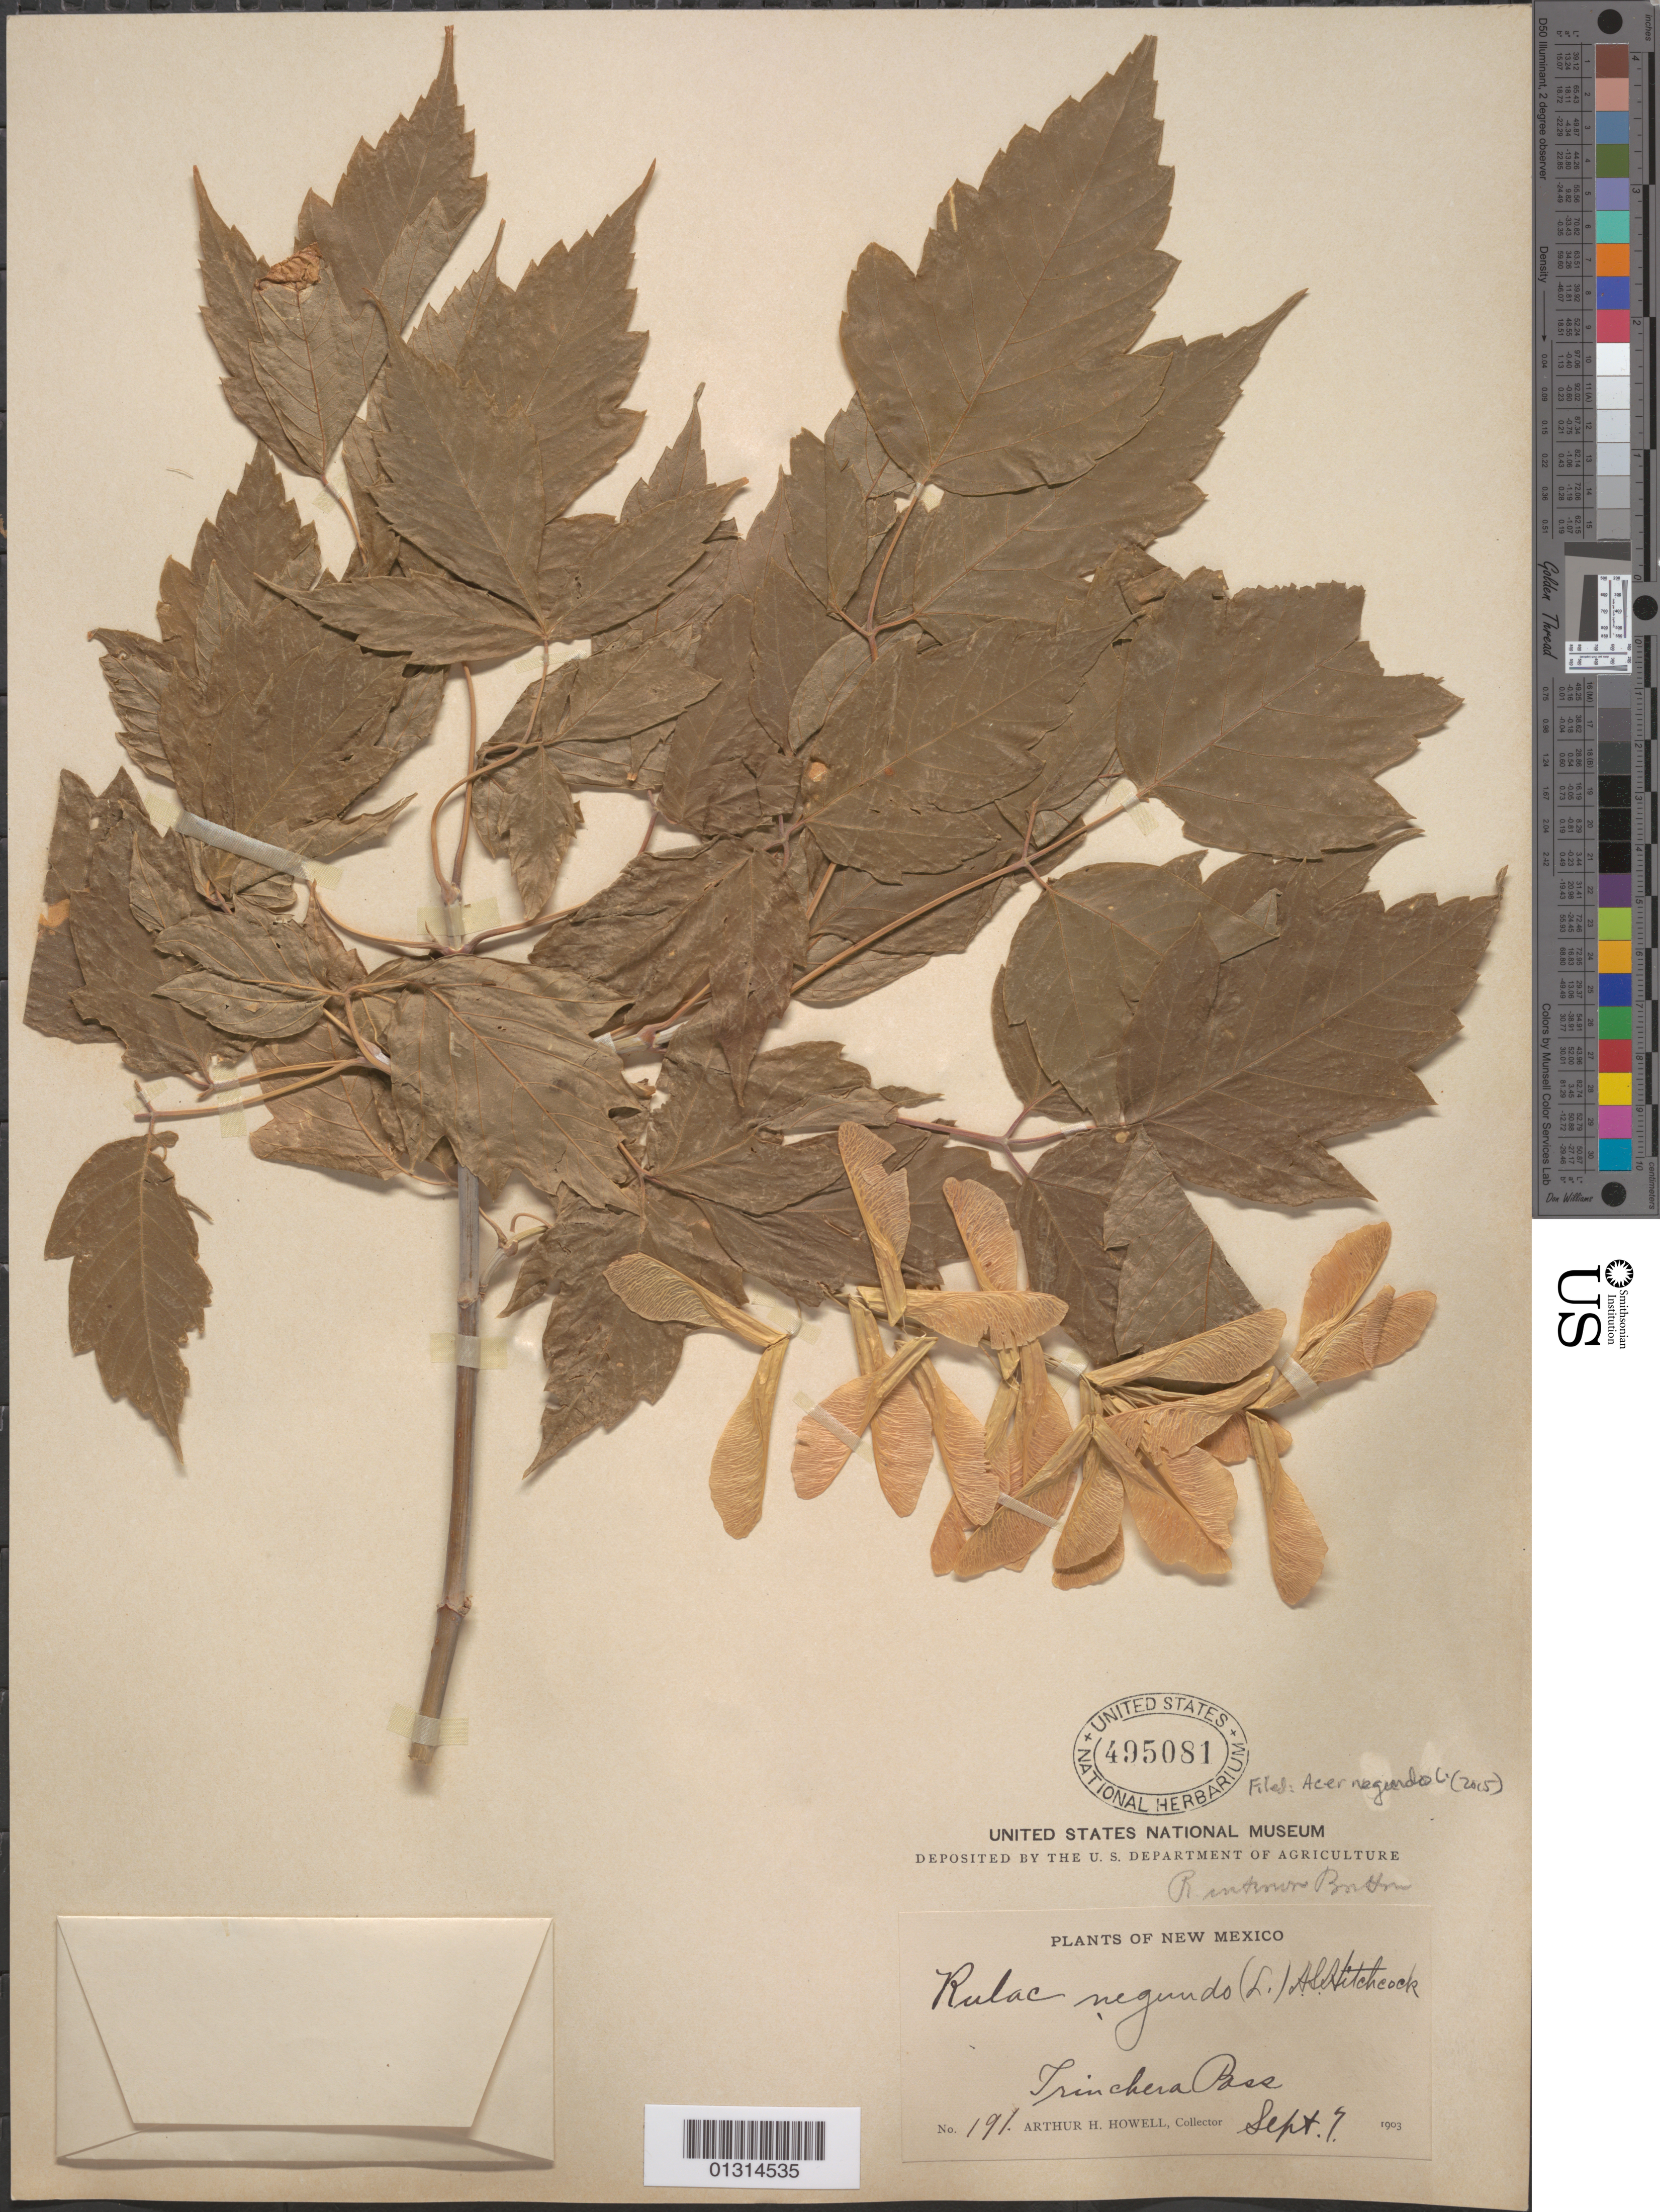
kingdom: Plantae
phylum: Tracheophyta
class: Magnoliopsida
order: Sapindales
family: Sapindaceae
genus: Acer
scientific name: Acer negundo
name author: L.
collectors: A. H. Howell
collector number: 191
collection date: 1903-09-07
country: United States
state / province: New Mexico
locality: Trinchera Pass.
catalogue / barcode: US 495081